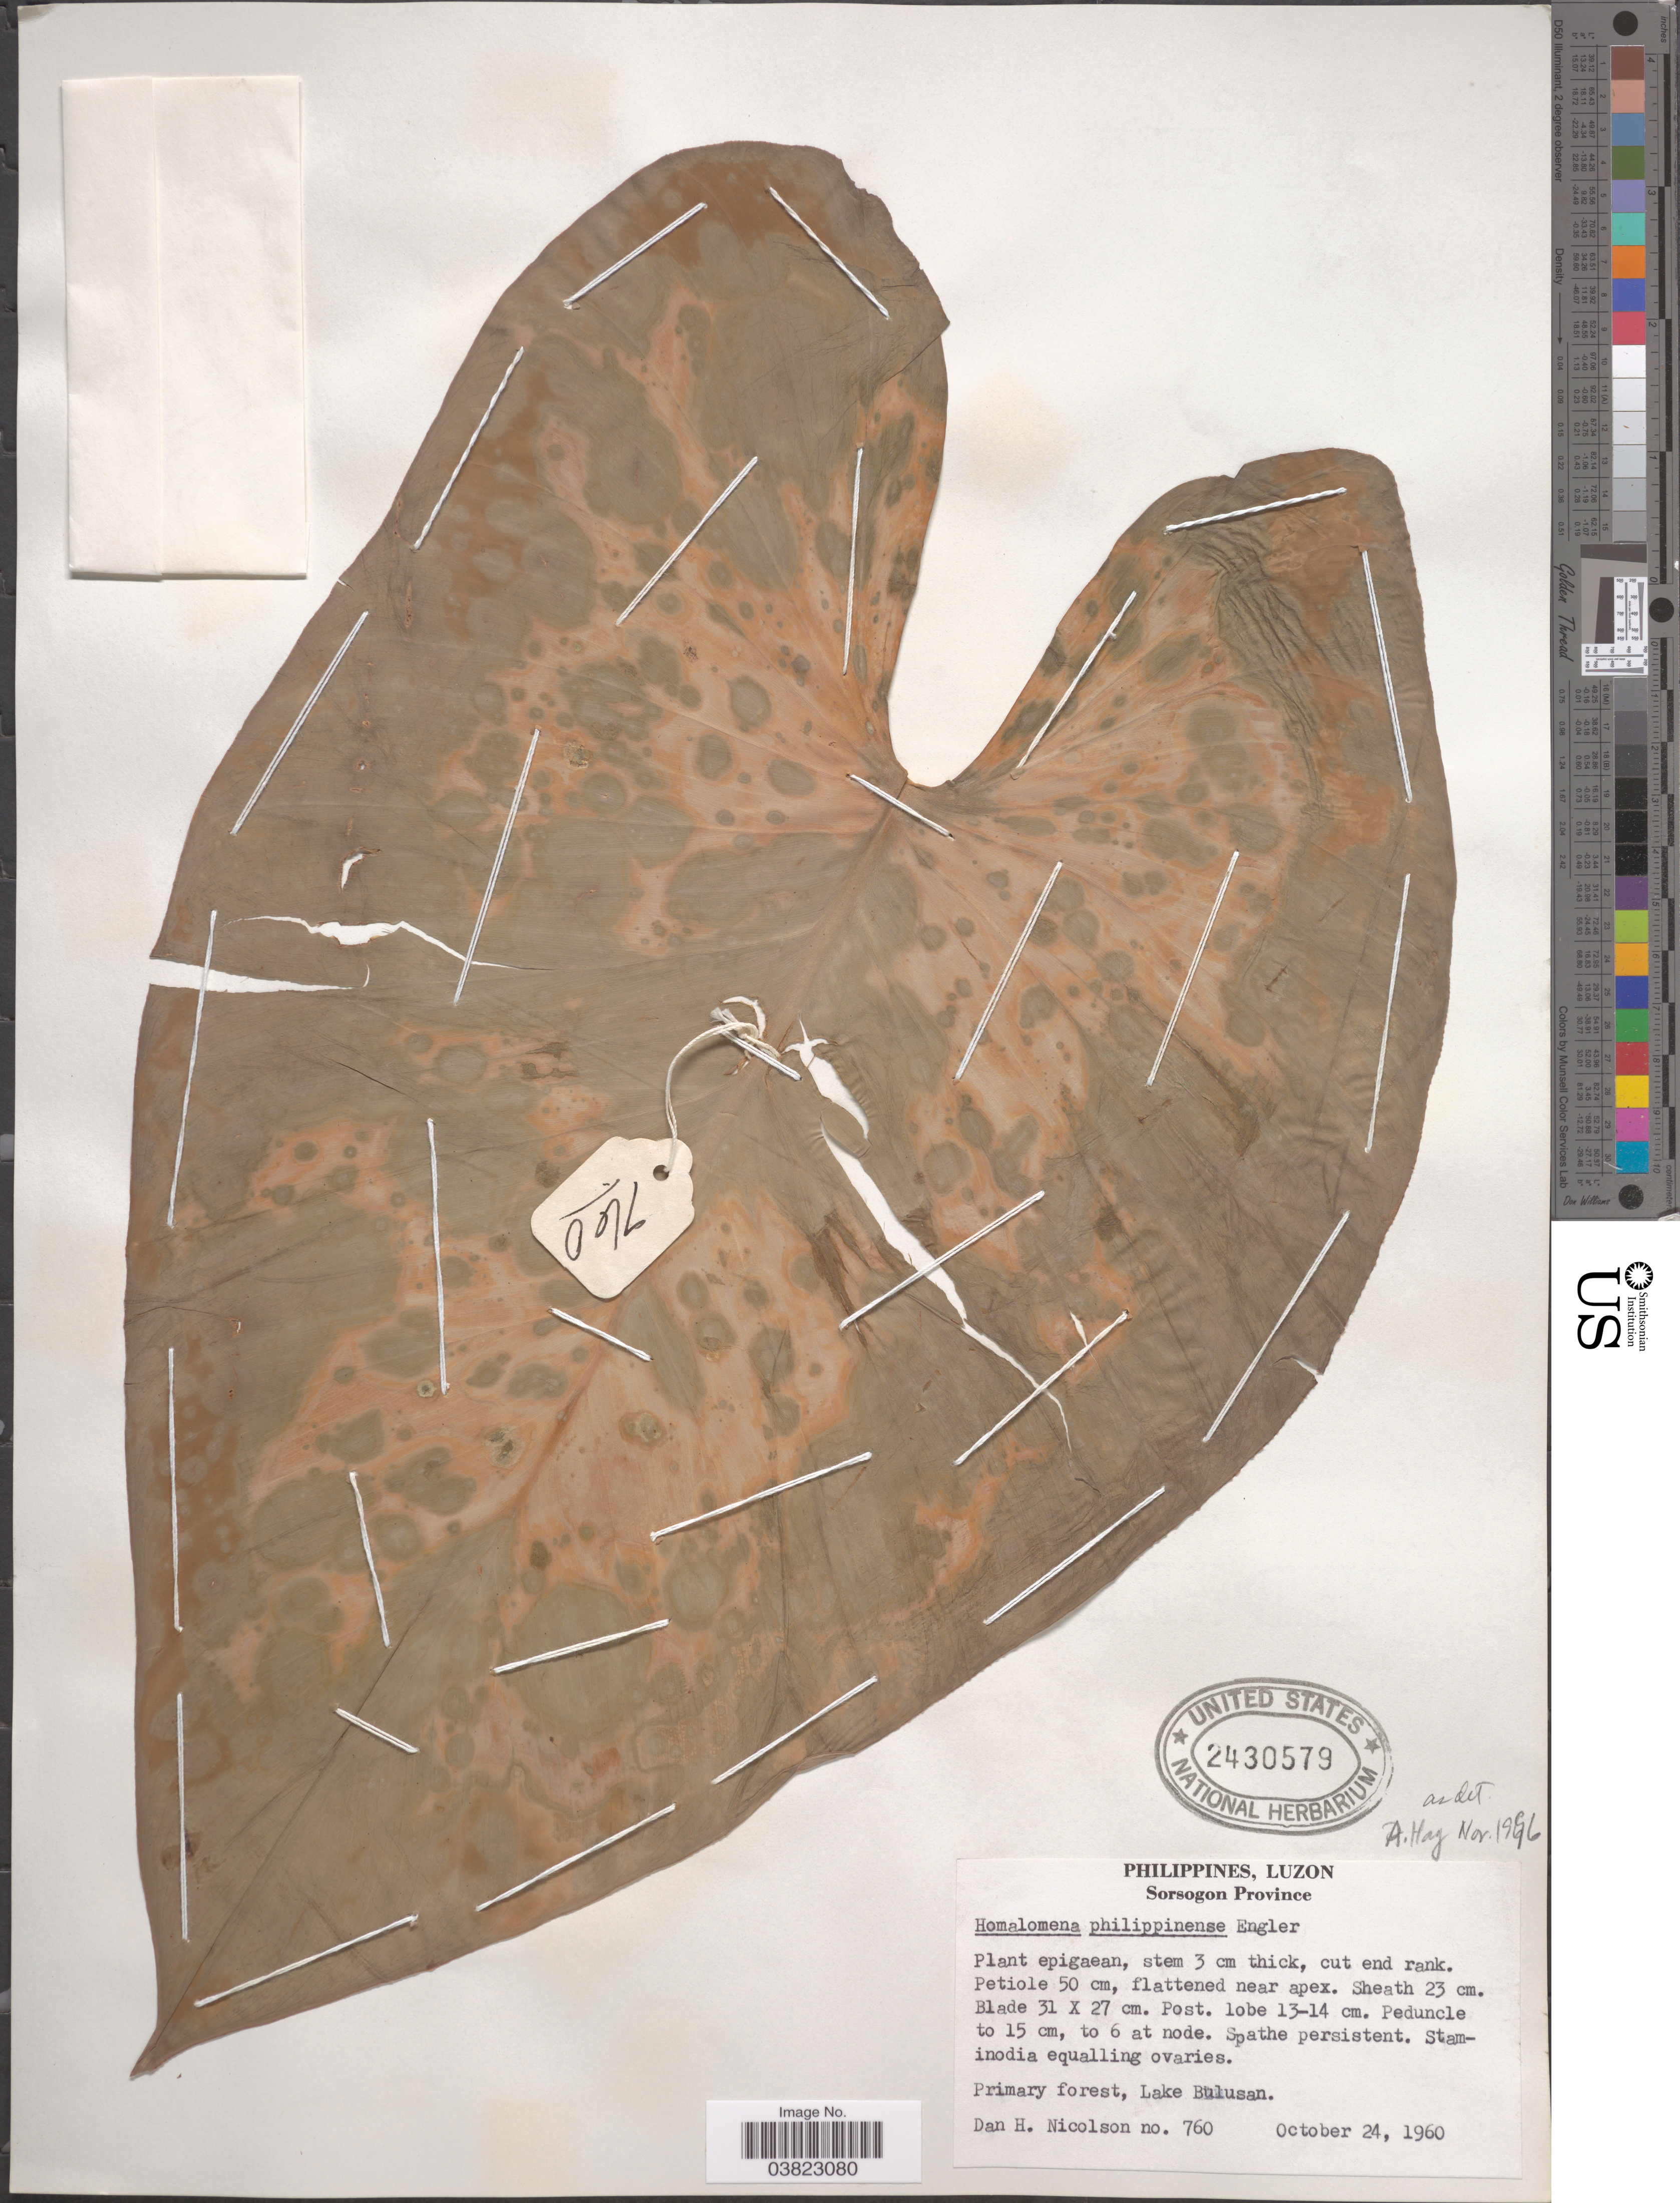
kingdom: Plantae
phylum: Tracheophyta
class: Liliopsida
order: Alismatales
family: Araceae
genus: Homalomena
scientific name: Homalomena philippinensis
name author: Engl.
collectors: D. H. Nicolson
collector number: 760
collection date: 1960-10-24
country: Philippines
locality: Luzon. Sorsogon Province. Lake Bulusan.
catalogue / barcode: US 2430579